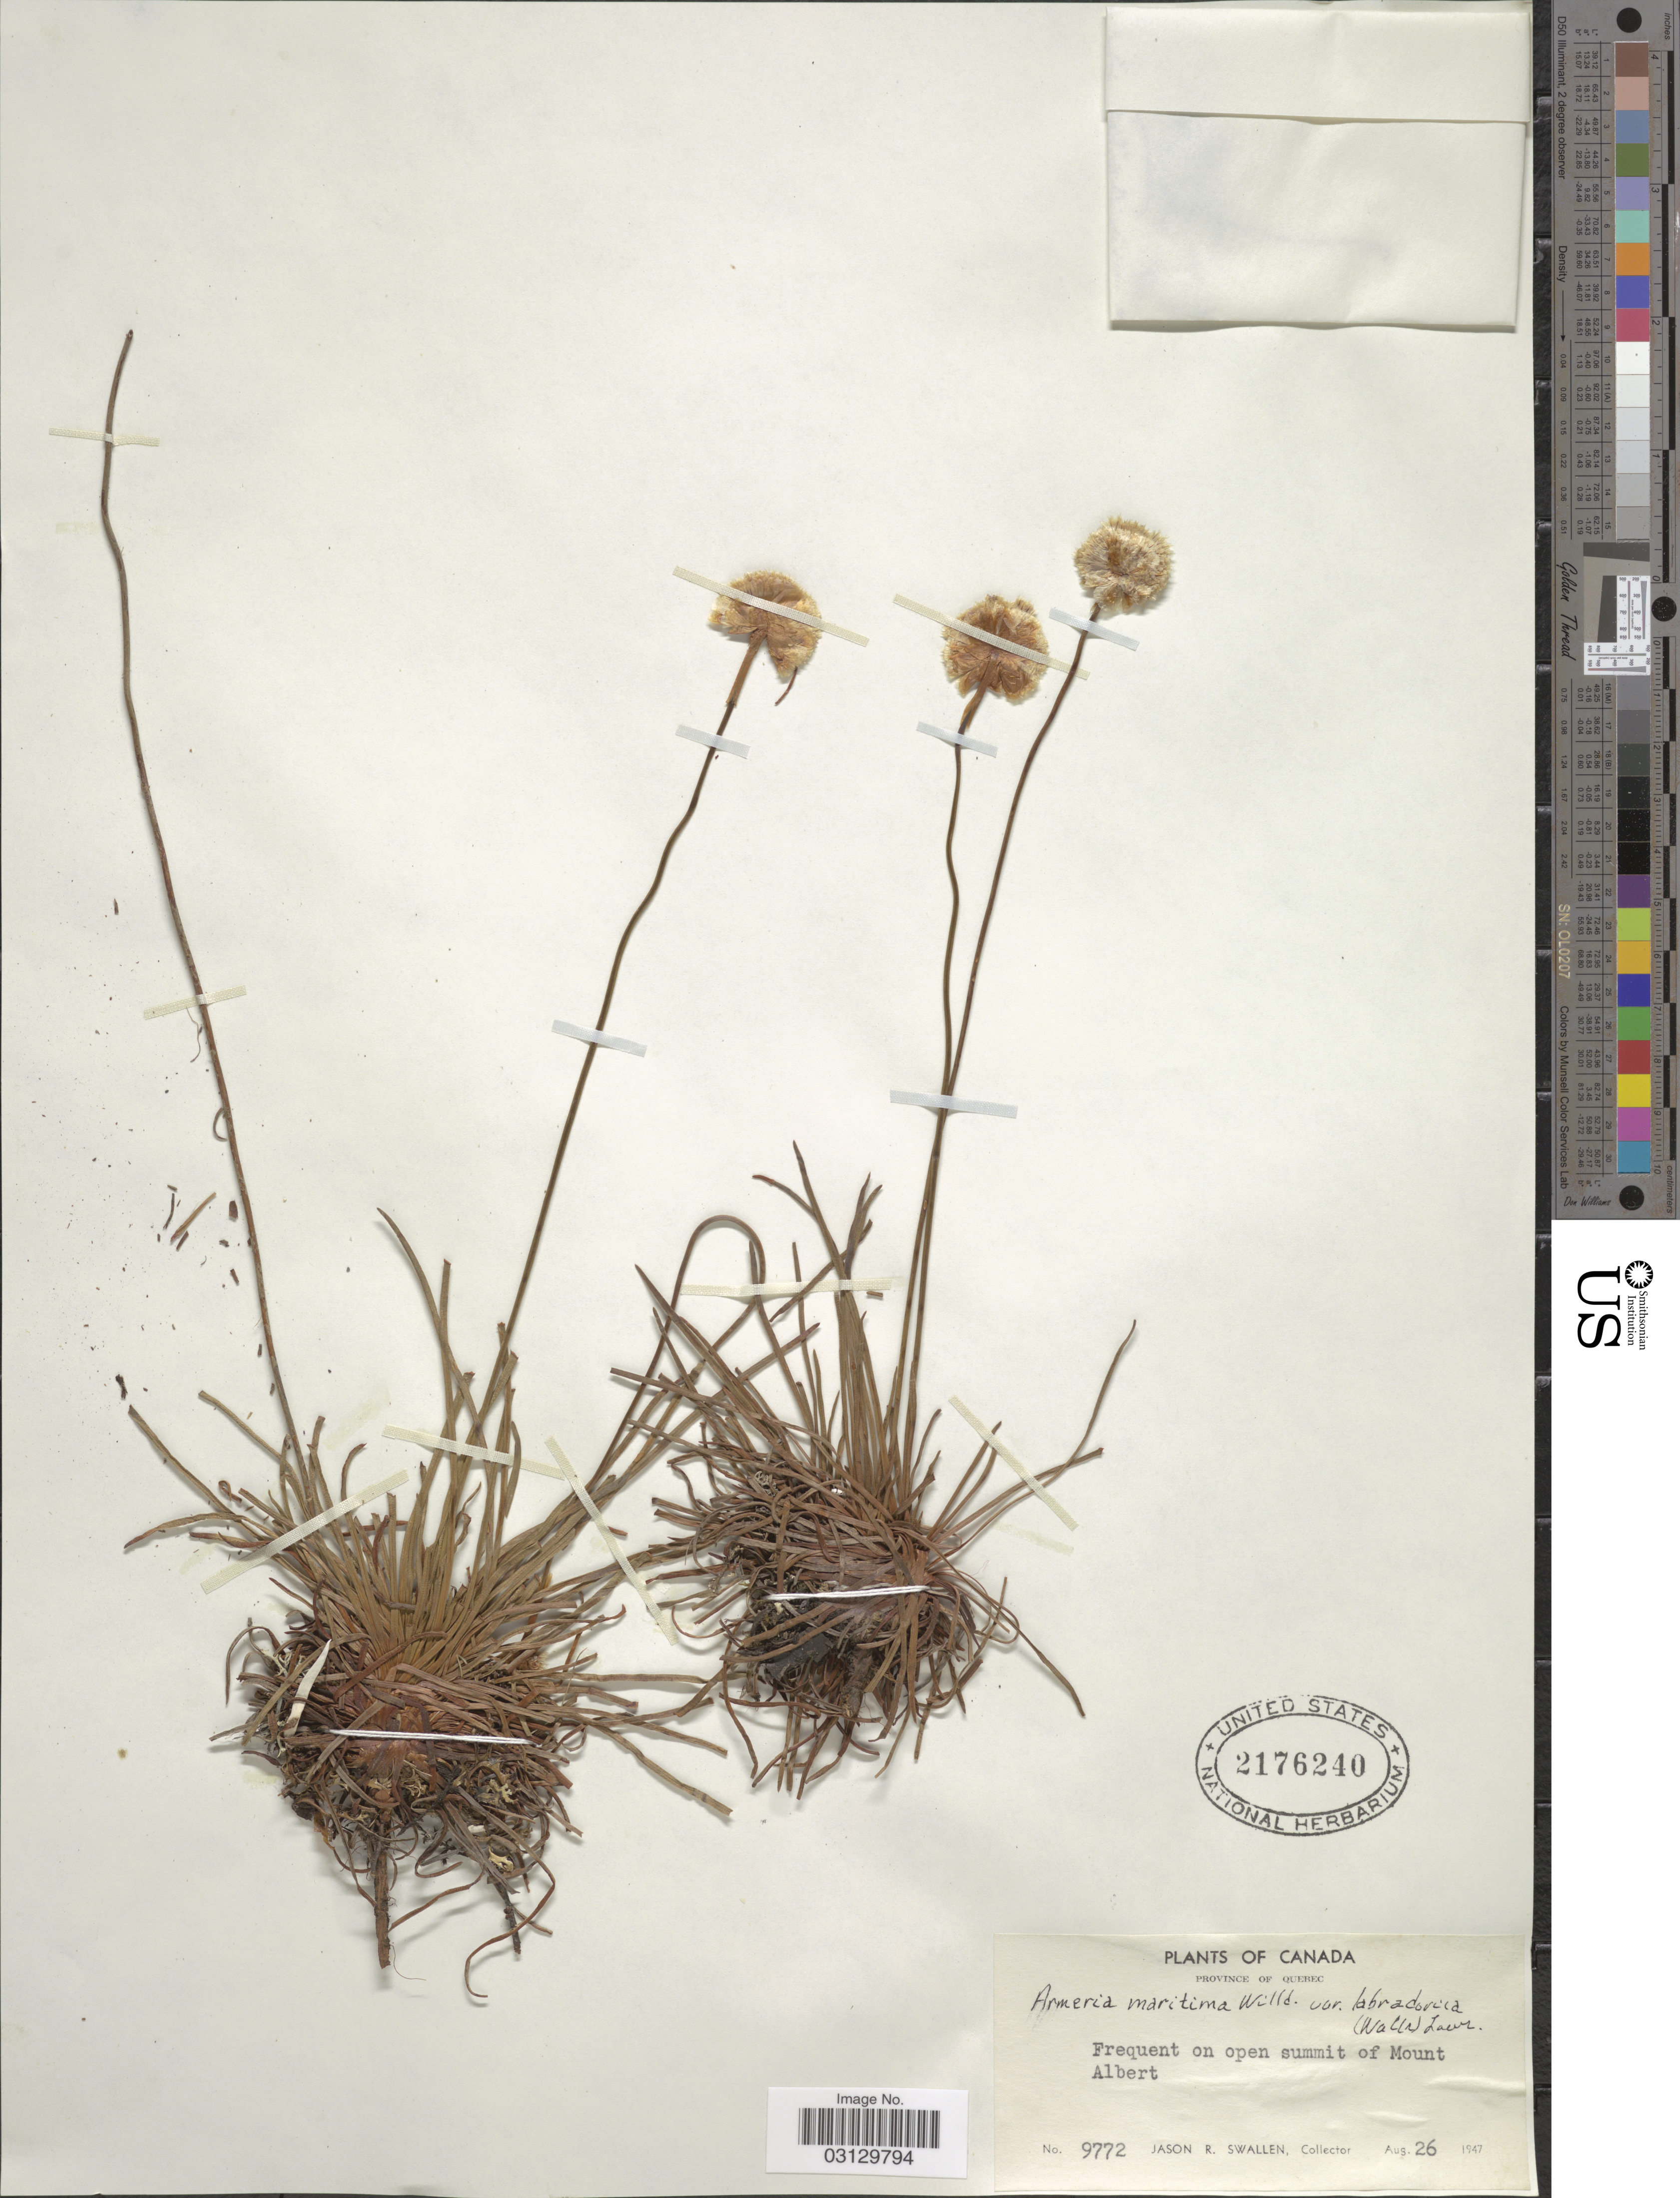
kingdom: Plantae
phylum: Tracheophyta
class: Magnoliopsida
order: Caryophyllales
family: Plumbaginaceae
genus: Armeria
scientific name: Armeria maritima subsp. sibirica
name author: (Turcz. ex Boiss.) Nyman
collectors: J. R. Swallen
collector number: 9772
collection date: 1947-08-26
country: Canada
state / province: Quebec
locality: Frequent on open summit of Mount Albert.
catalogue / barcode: US 2176240